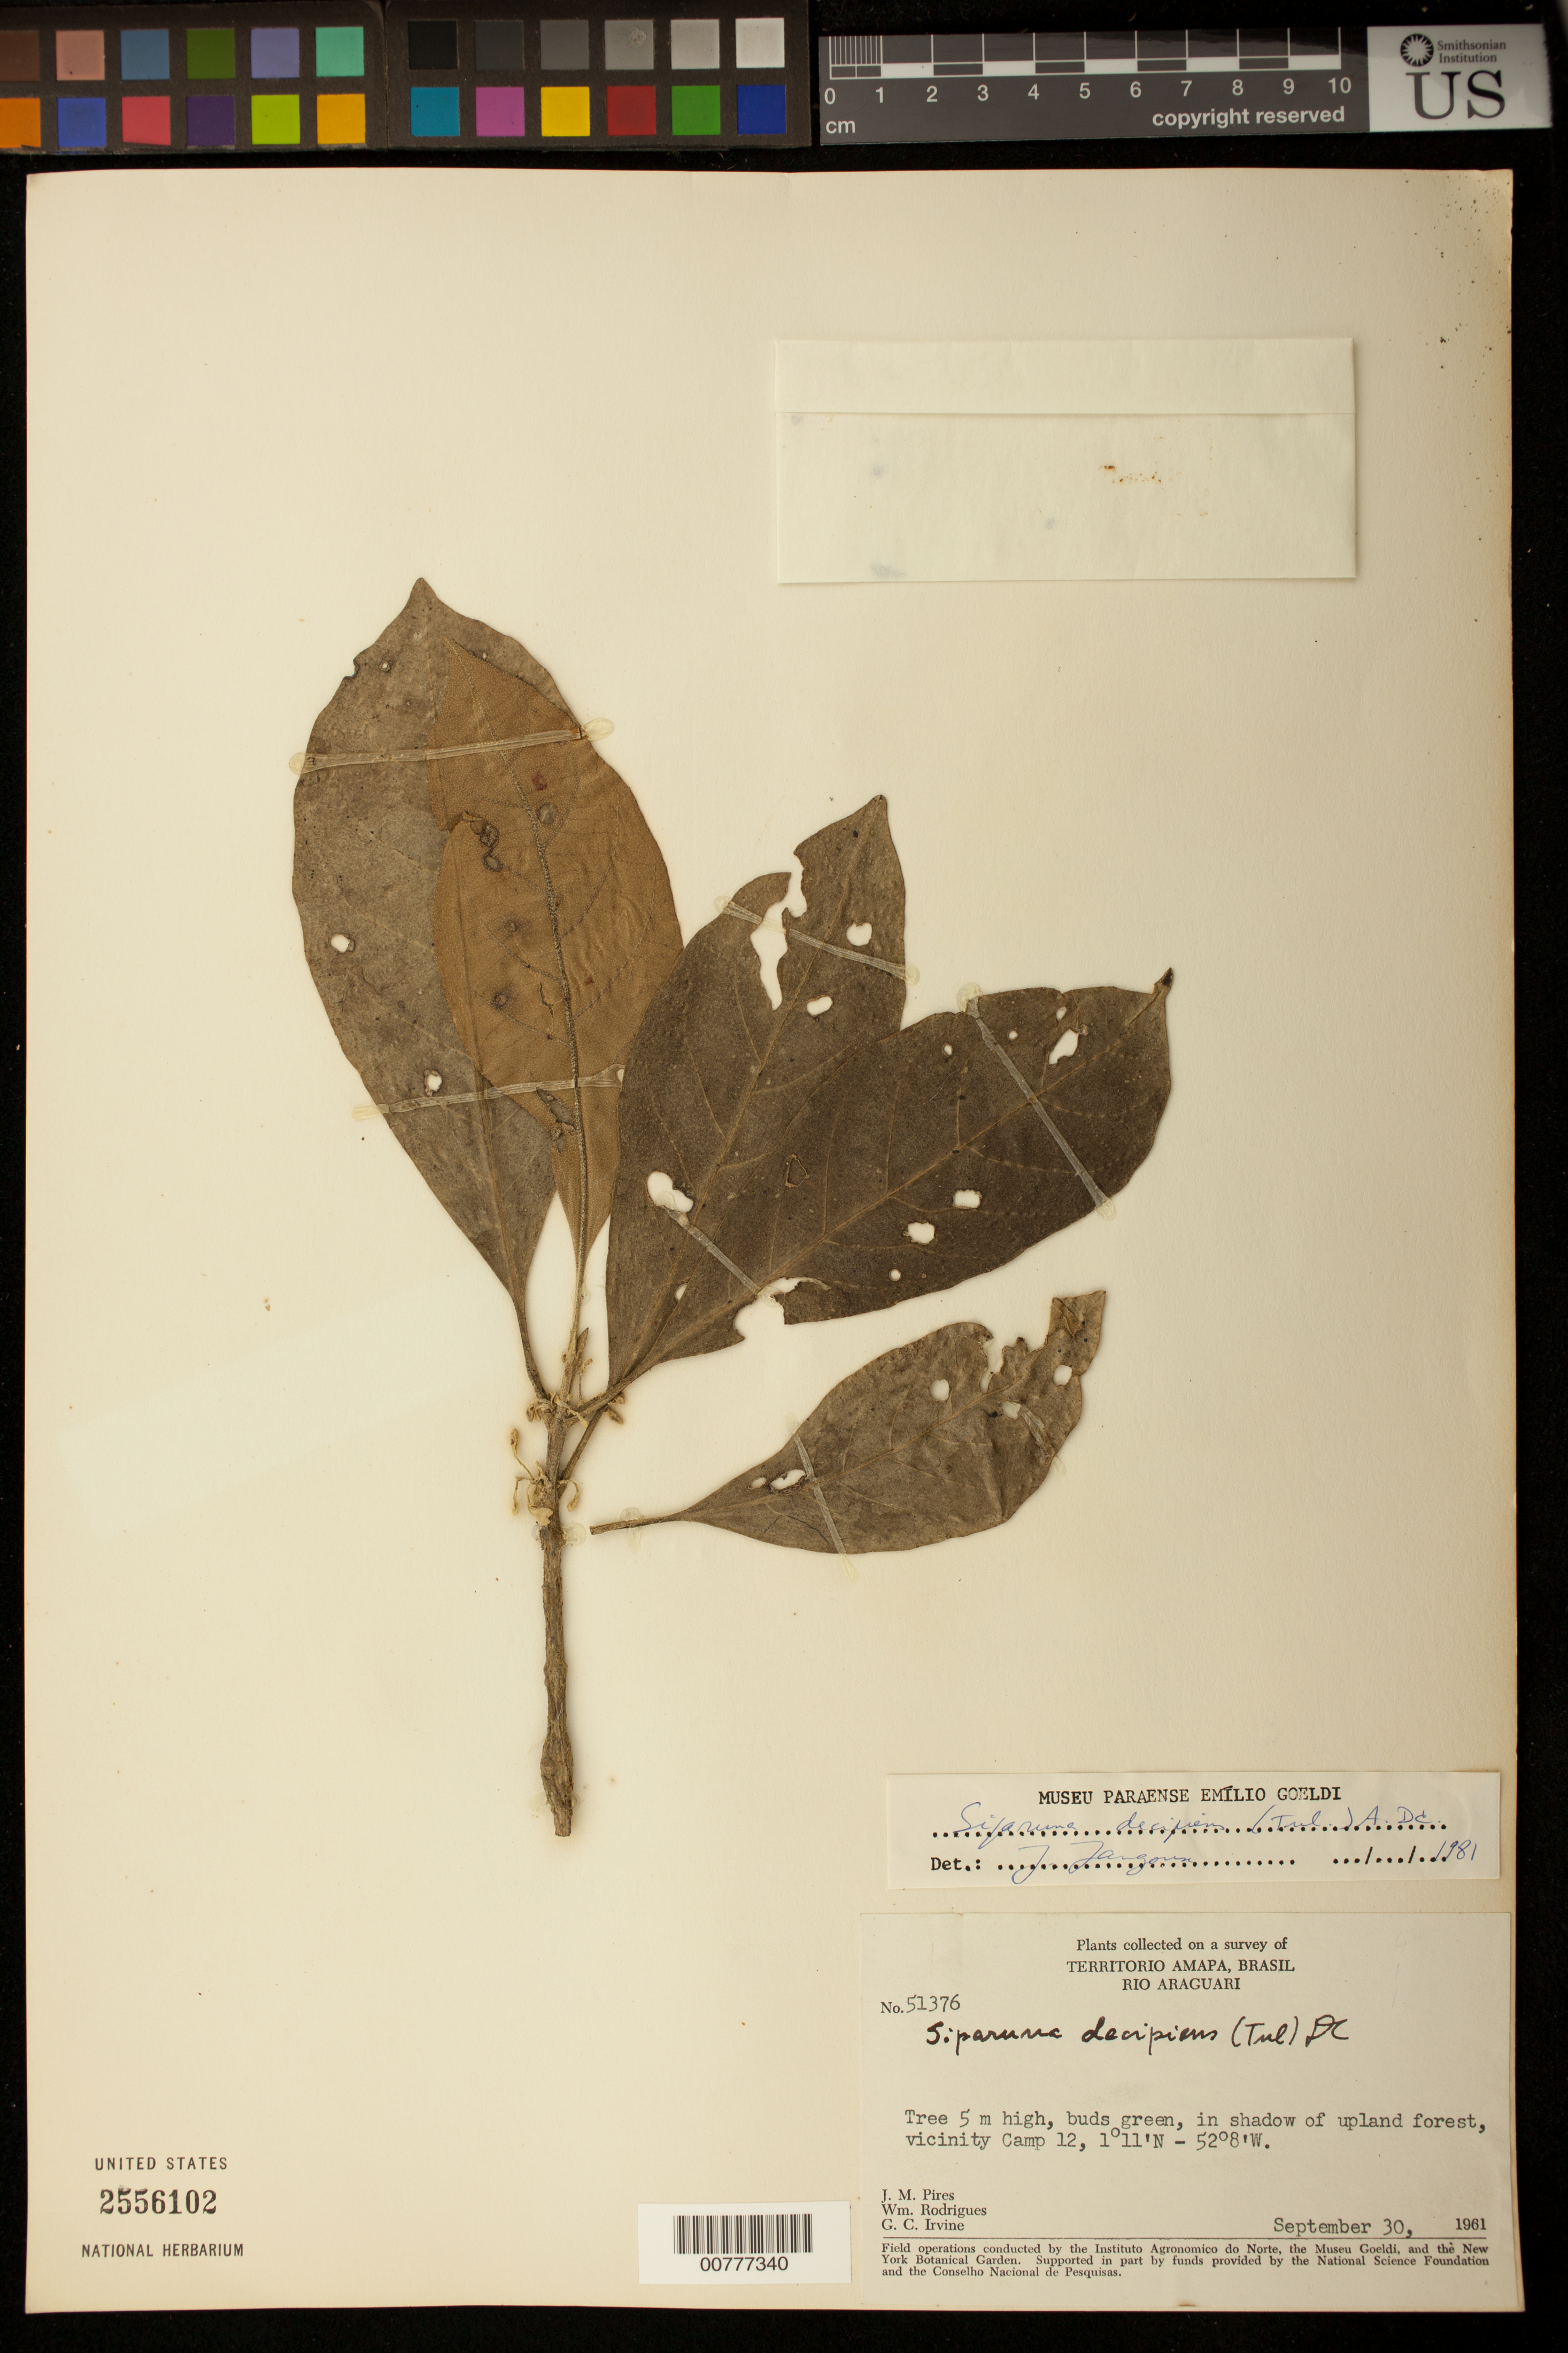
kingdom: Plantae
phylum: Tracheophyta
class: Magnoliopsida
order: Laurales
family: Siparunaceae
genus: Siparuna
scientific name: Siparuna decipiens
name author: (Tul.) A. DC.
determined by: Jangoux, J. I. G.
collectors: J. M. Pires, W. A. Rodrigues & G. Irvine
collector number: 51376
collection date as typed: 28-Sep-61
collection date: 1961-09-28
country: Brazil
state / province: Amapá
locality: Río Araguari, vic. Camp 12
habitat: In shadow of upland forest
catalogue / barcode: US 2556102